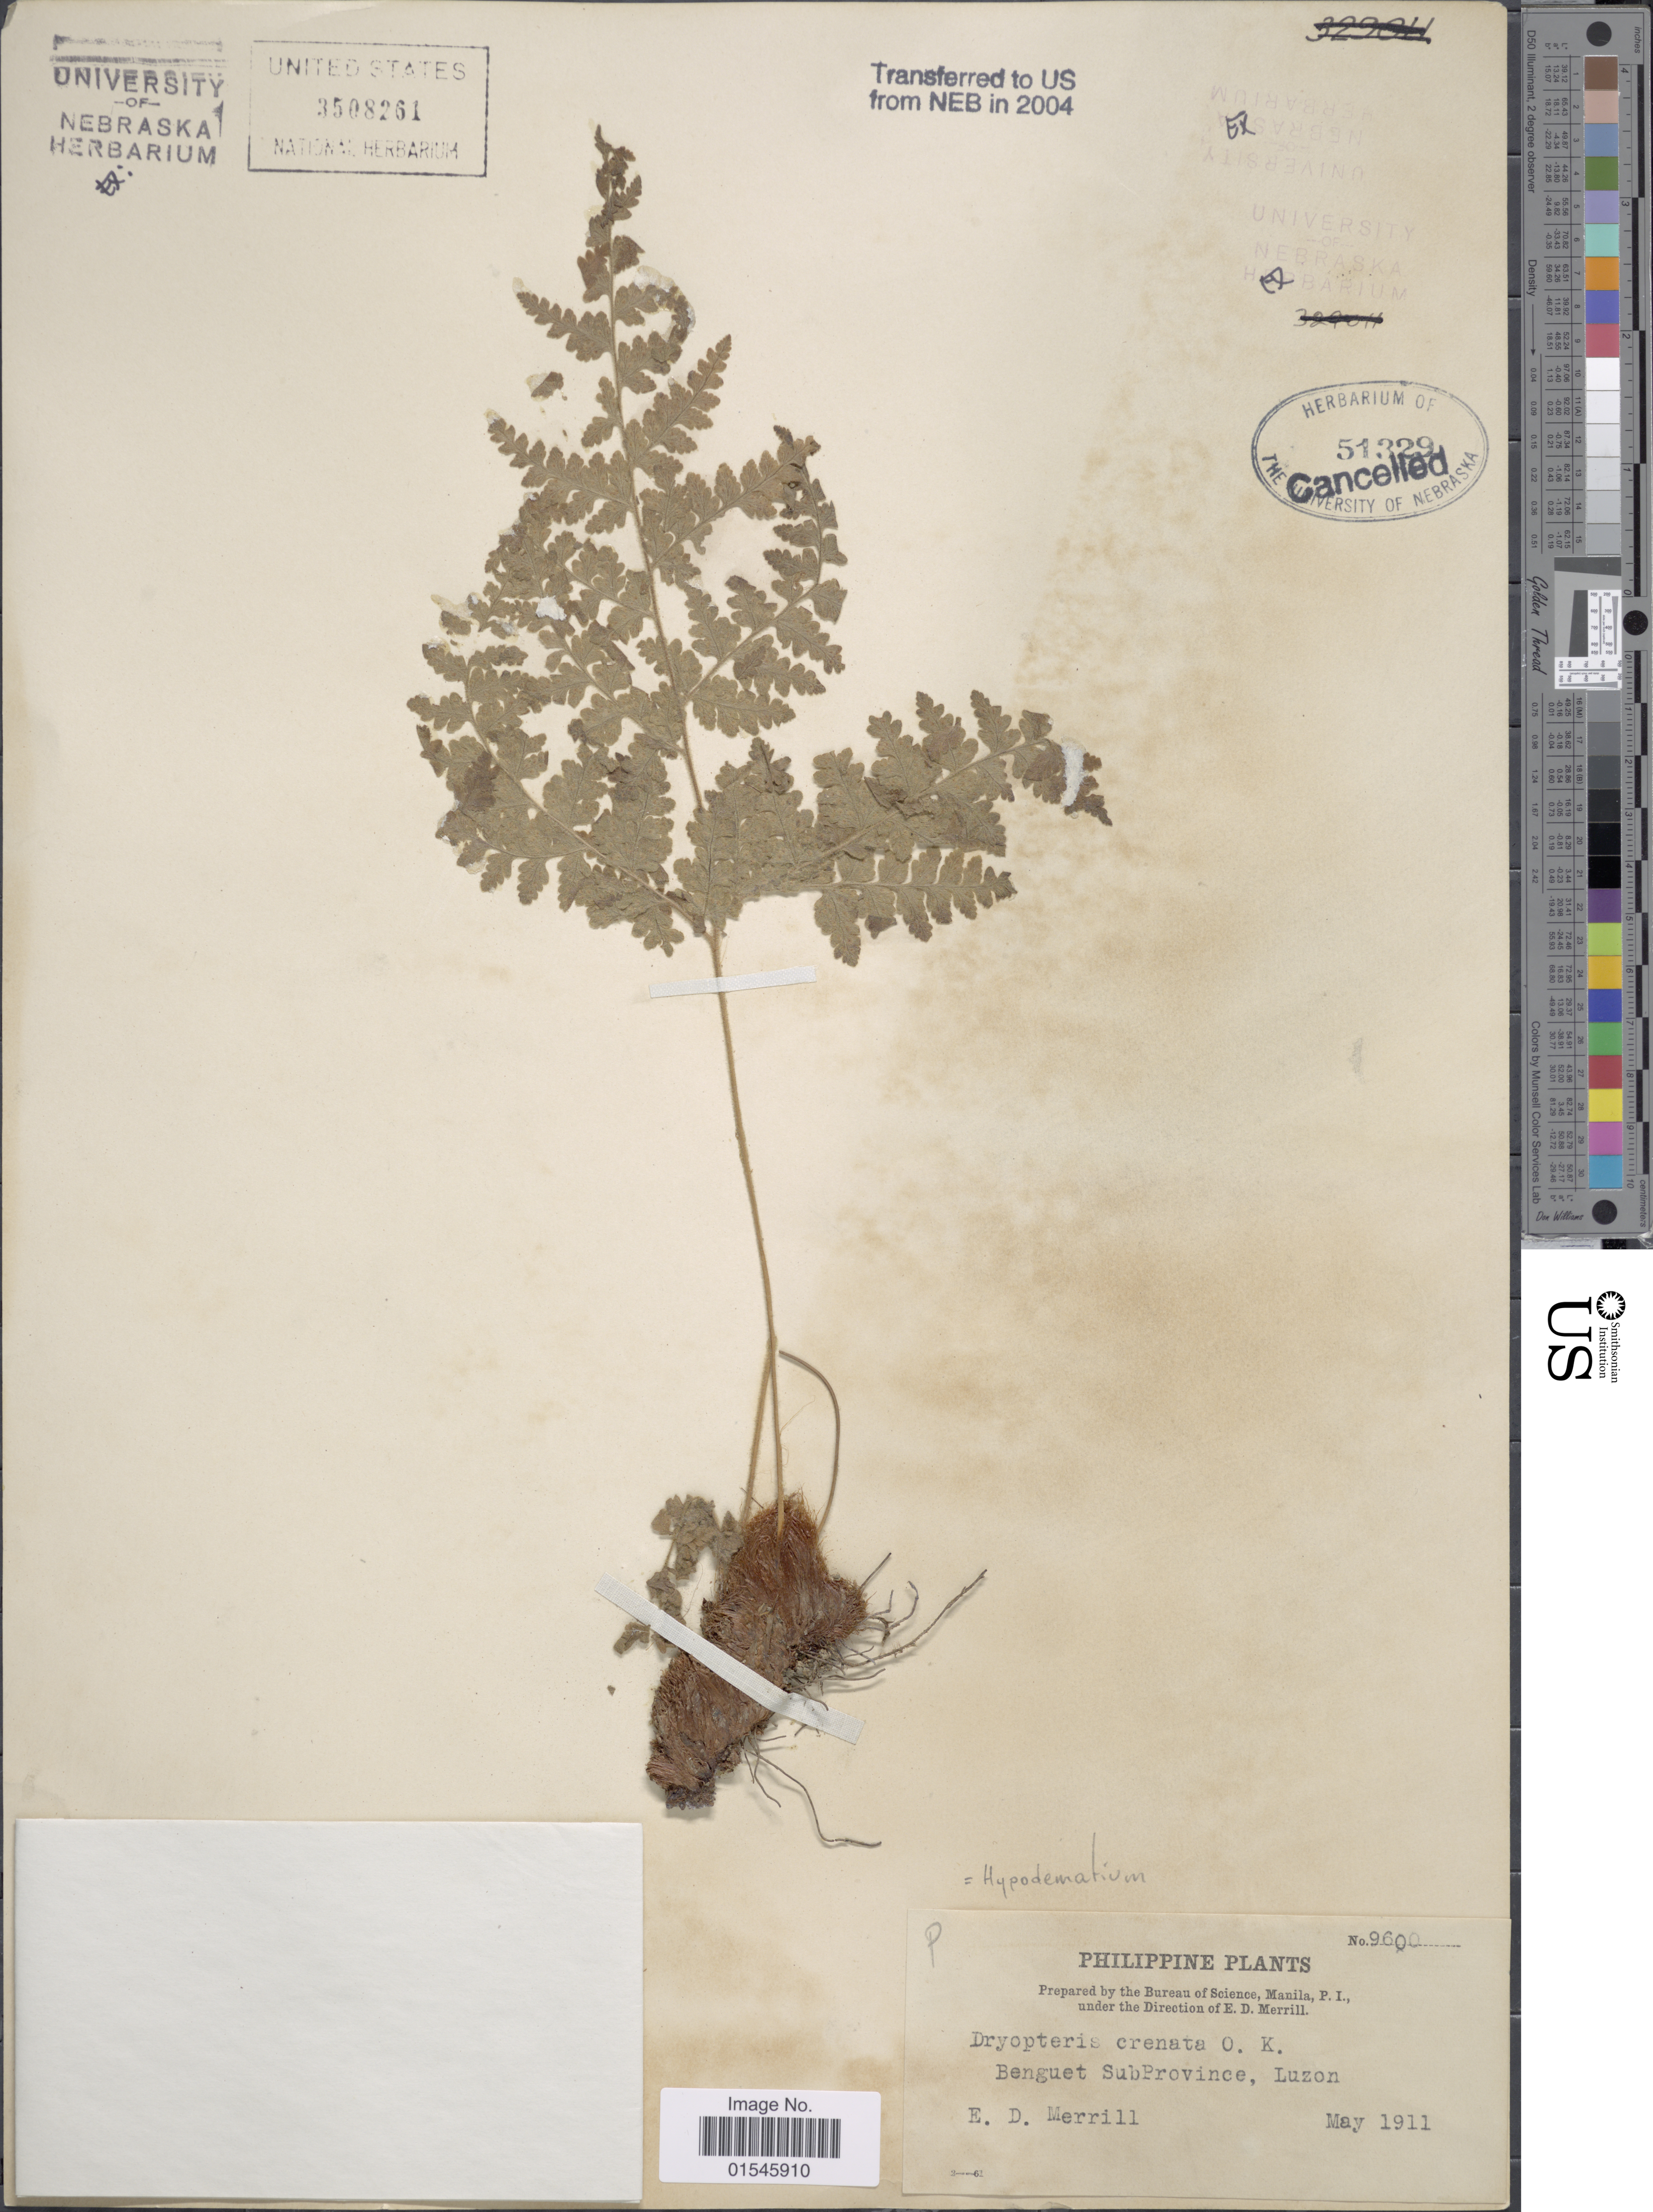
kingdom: Plantae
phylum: Tracheophyta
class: Polypodiopsida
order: Polypodiales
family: Hypodematiaceae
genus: Hypodematium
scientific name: Hypodematium crenatum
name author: (Forssk.) Kuhn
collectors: E. D. Merrill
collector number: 9600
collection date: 1911-05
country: Philippines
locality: Benguet SubProvince, Luzon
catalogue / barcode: US 3508261